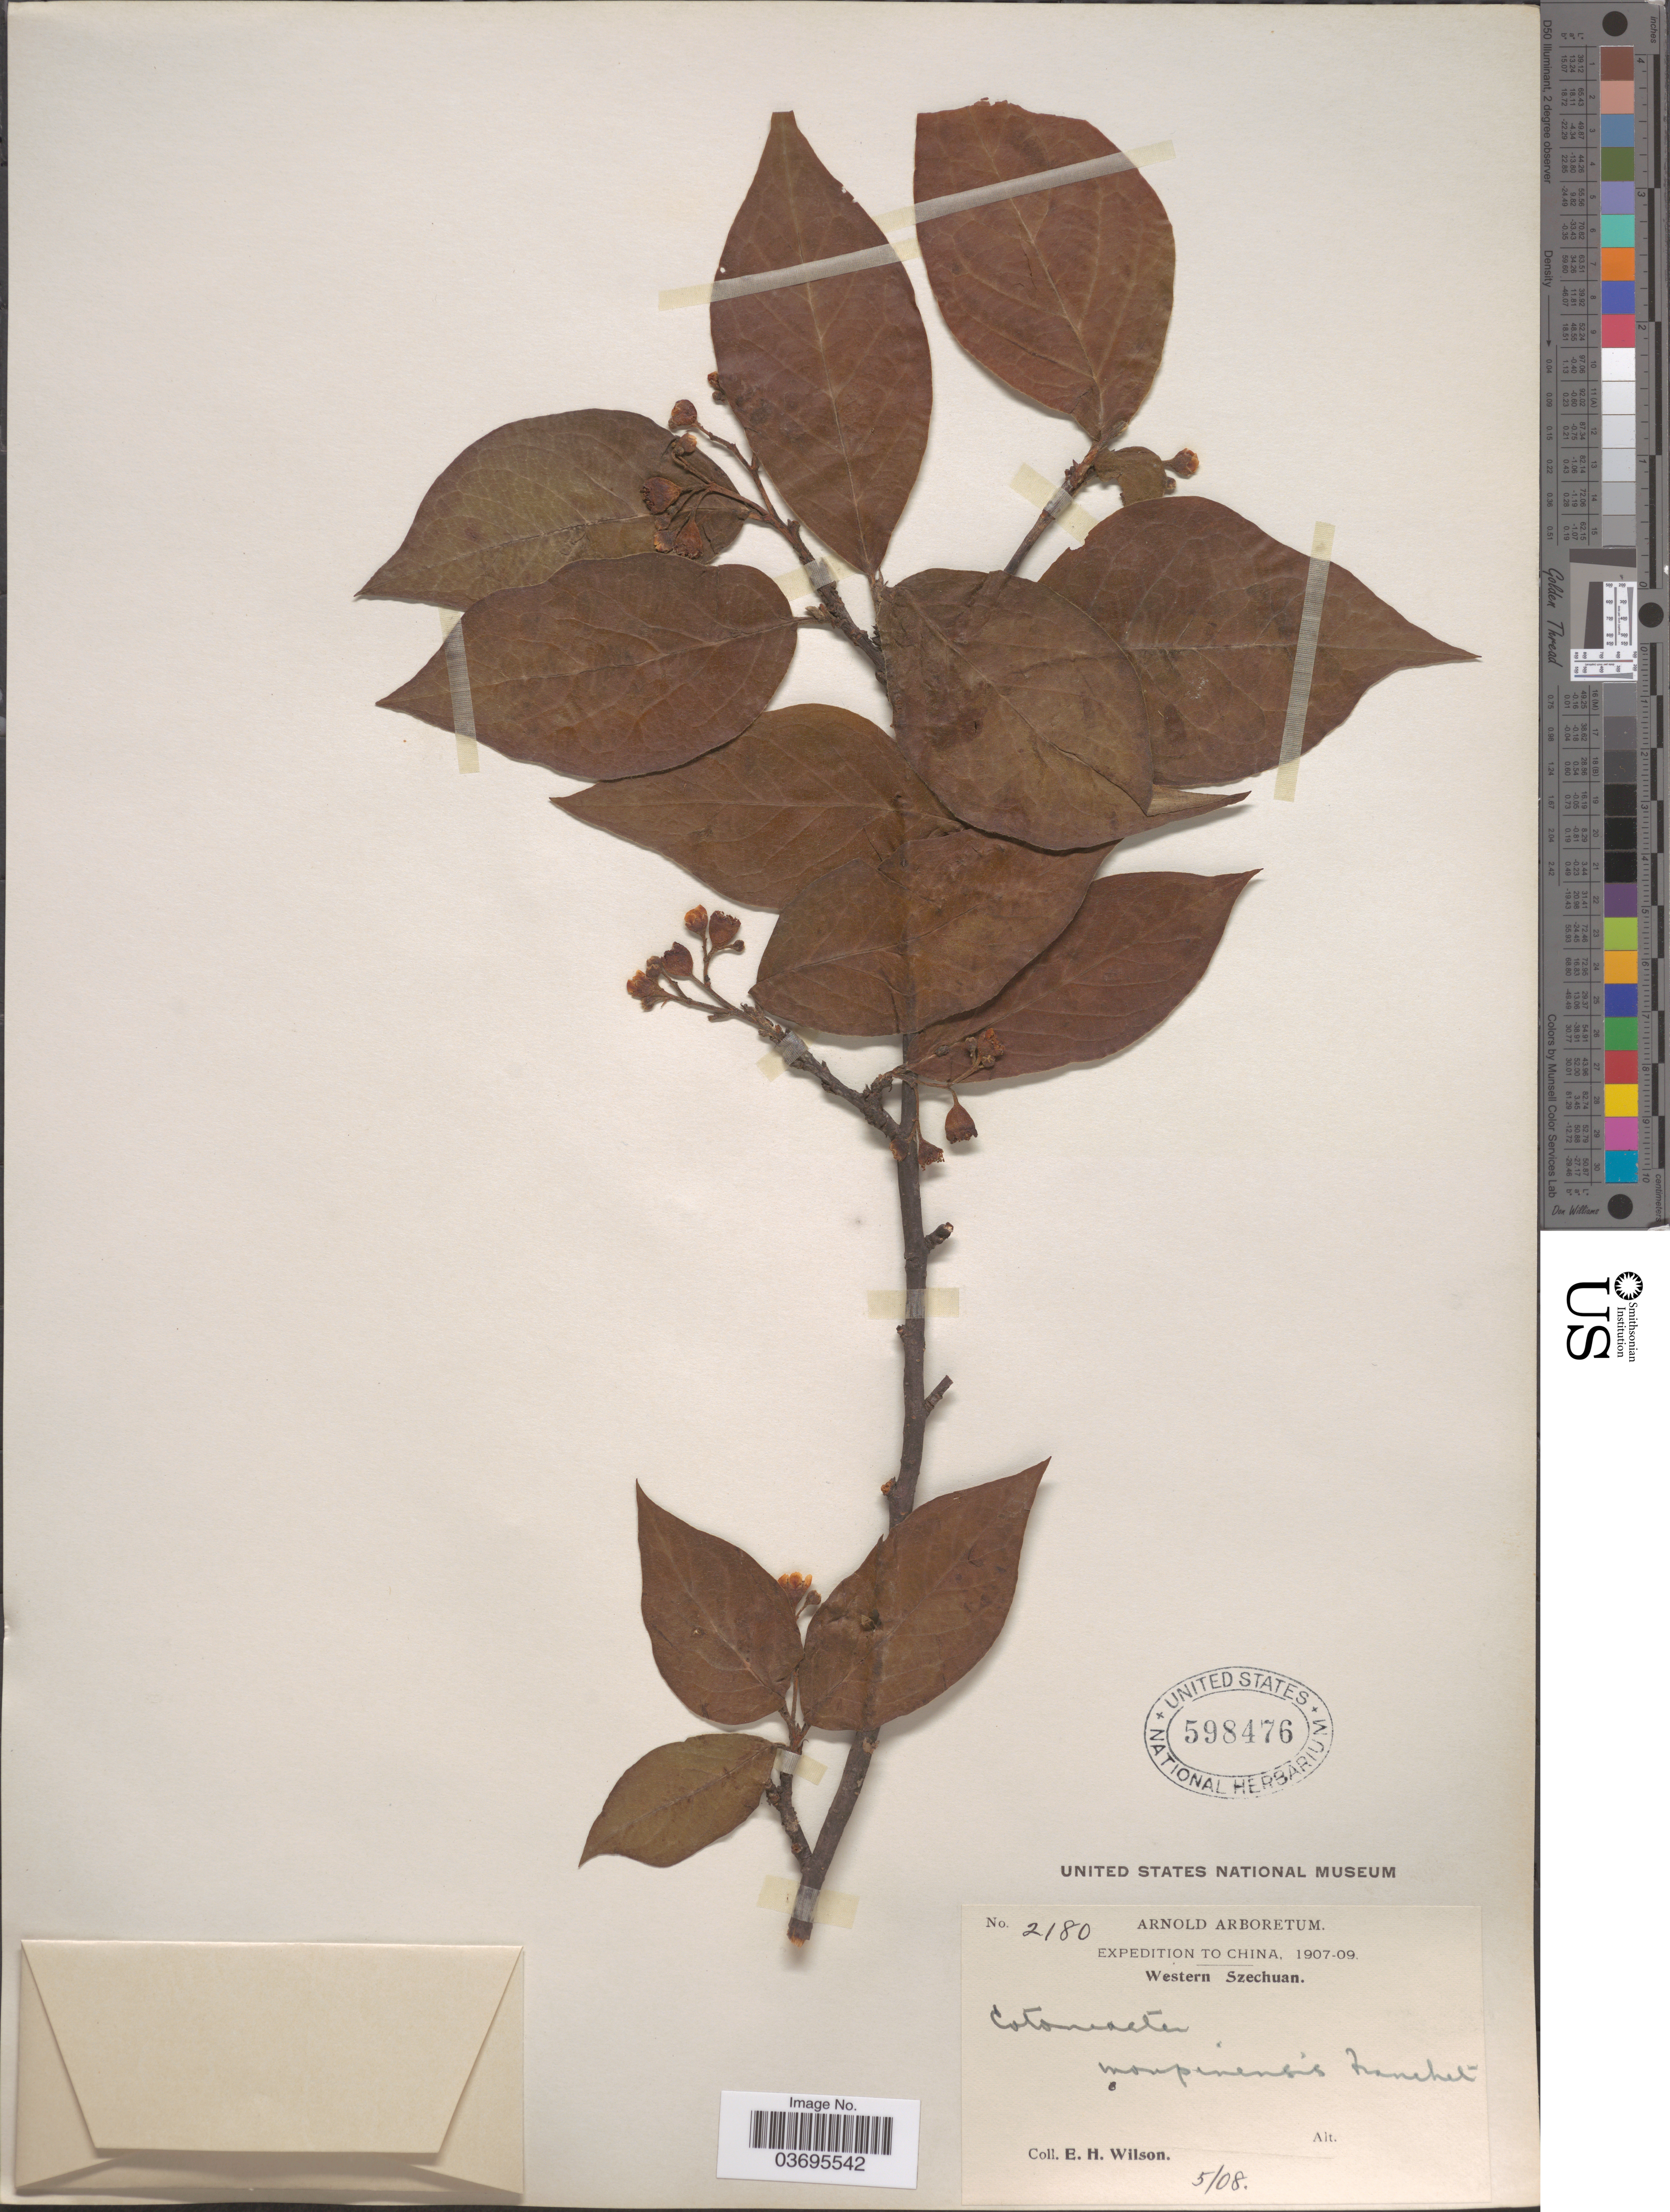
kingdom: Plantae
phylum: Tracheophyta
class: Magnoliopsida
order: Rosales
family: Rosaceae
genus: Cotoneaster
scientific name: Cotoneaster moupinensis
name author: Franch.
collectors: E. Wilson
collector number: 2180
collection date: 1908-05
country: China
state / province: Sichuan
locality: Western Szechuan.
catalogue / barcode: US 598476